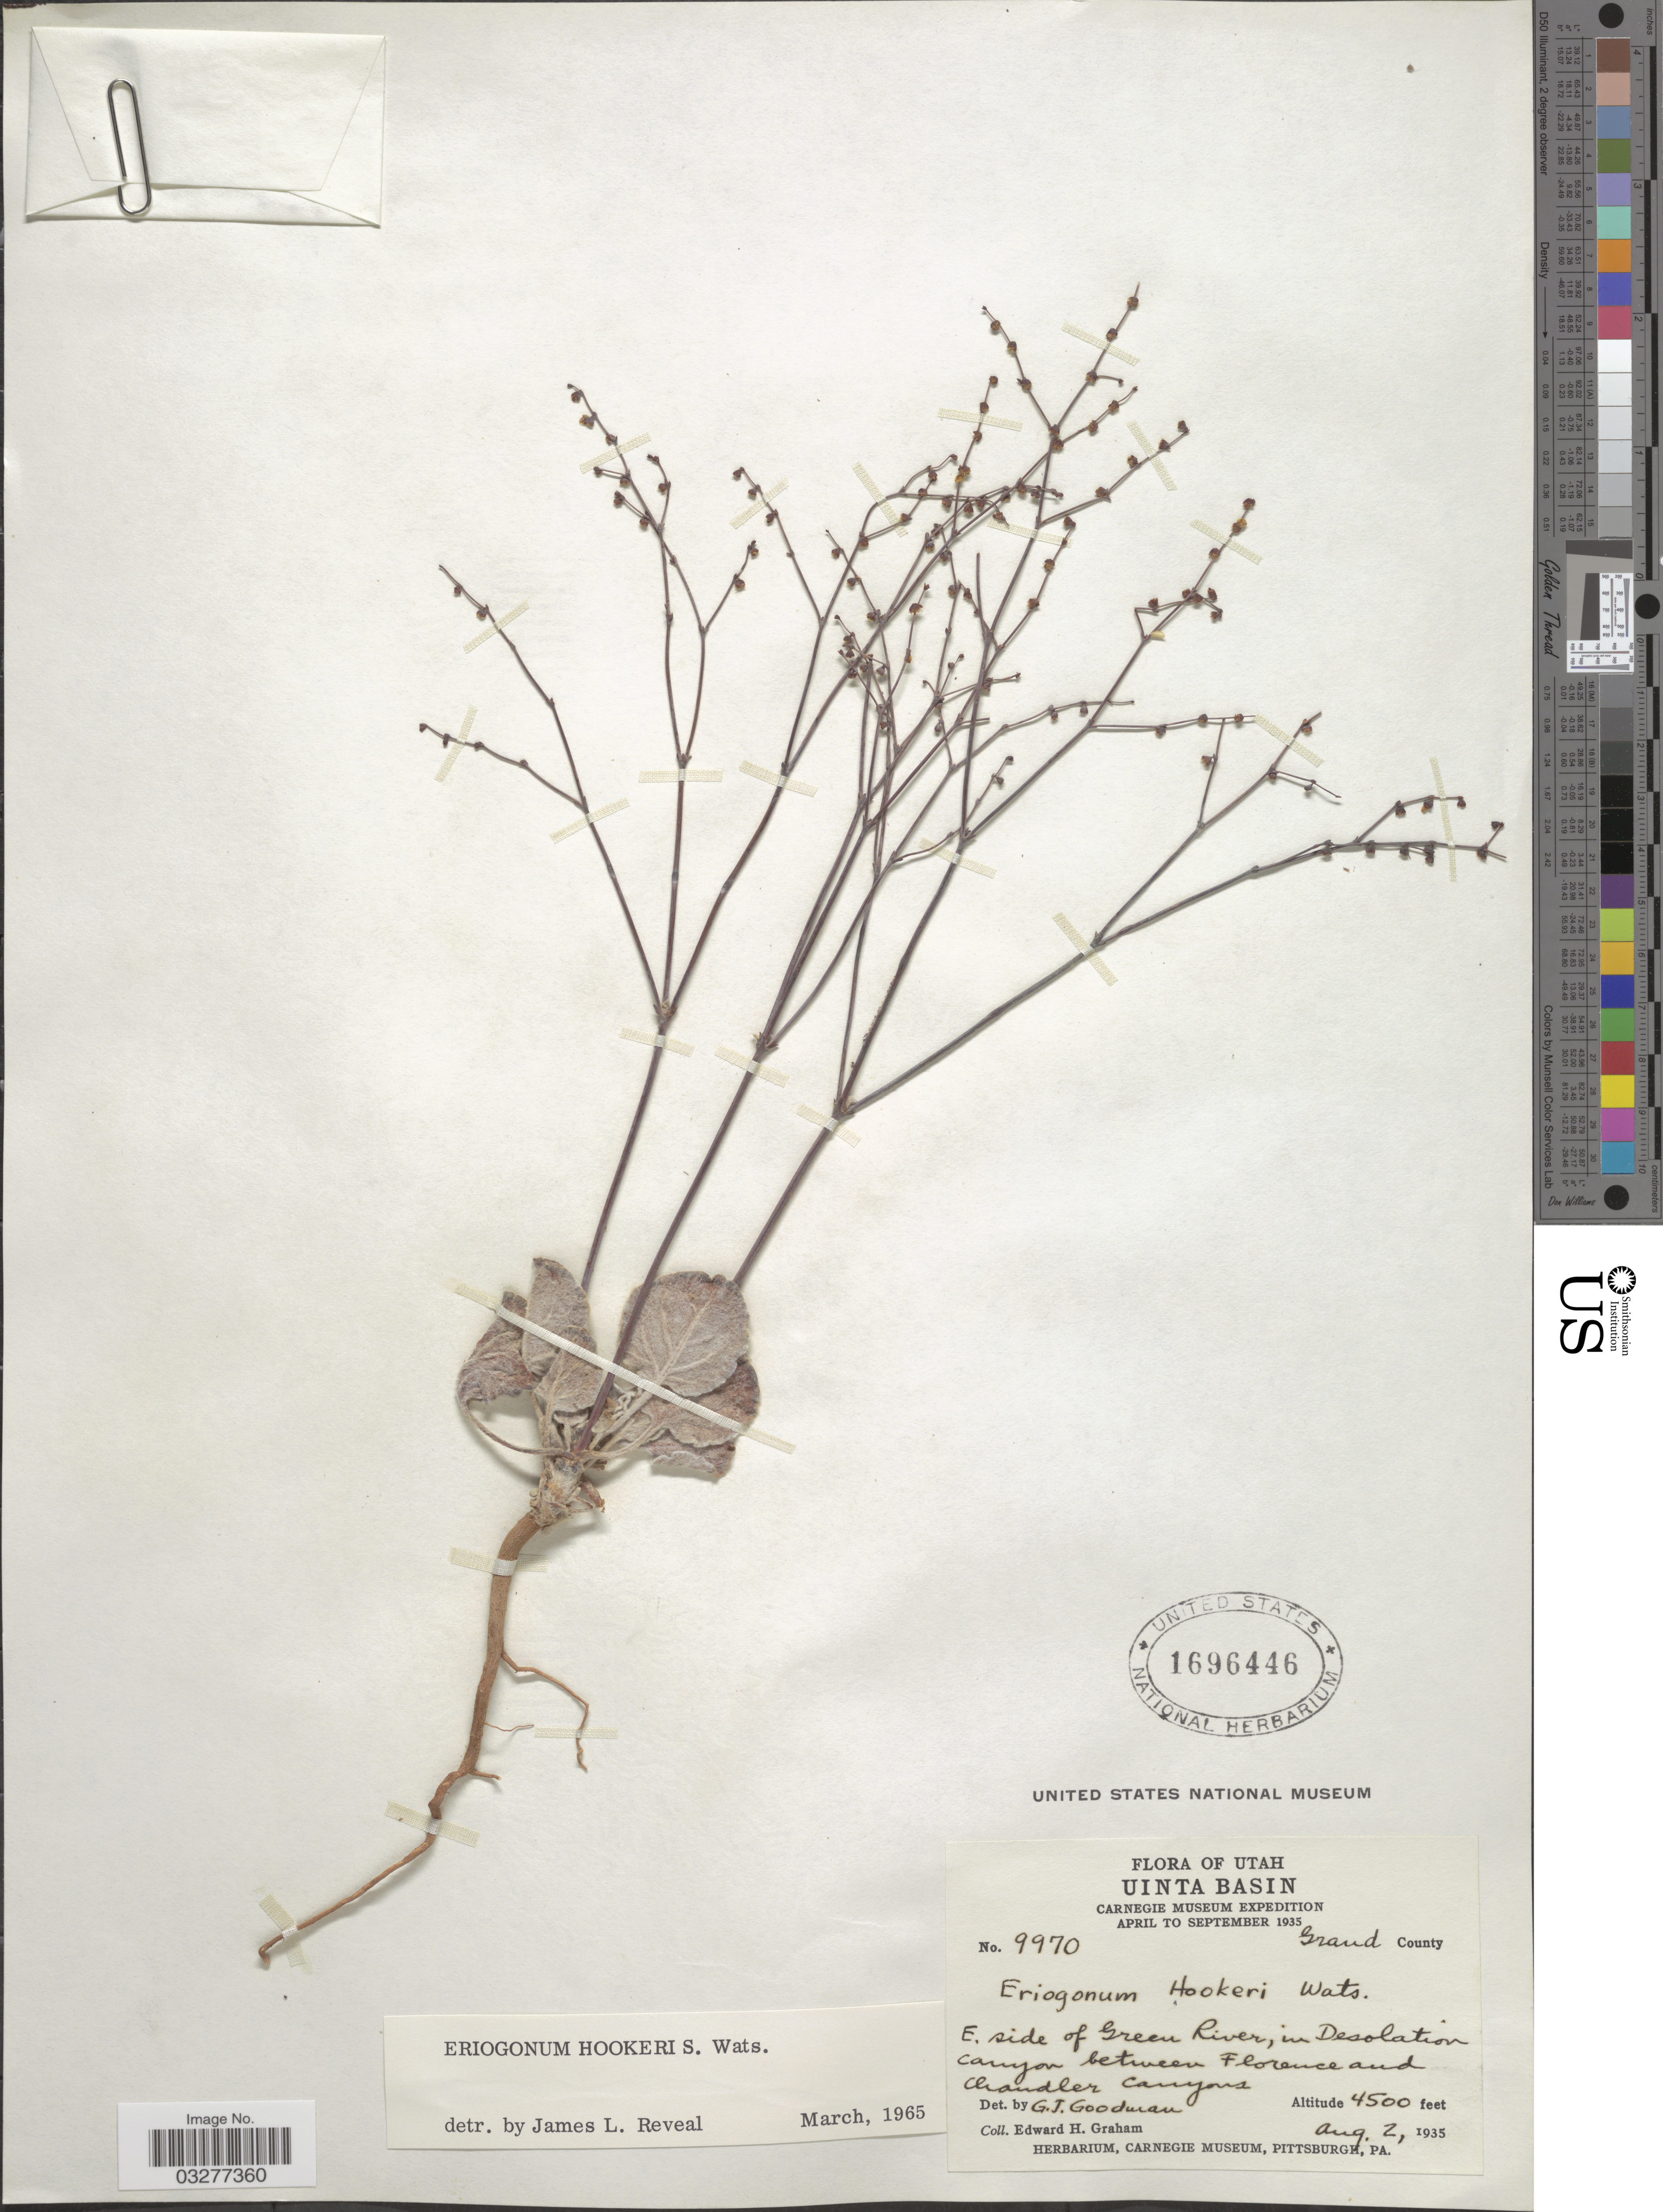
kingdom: Plantae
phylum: Tracheophyta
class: Magnoliopsida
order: Caryophyllales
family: Polygonaceae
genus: Eriogonum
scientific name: Eriogonum hookeri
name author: S. Watson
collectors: E. H. Graham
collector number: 9970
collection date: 1935-08-02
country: United States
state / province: Utah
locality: Uinta Basin. Grand County. E. side of Green River, in Desolation canyon between Florence and Chandler Canyons.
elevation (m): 1372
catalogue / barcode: US 1696446